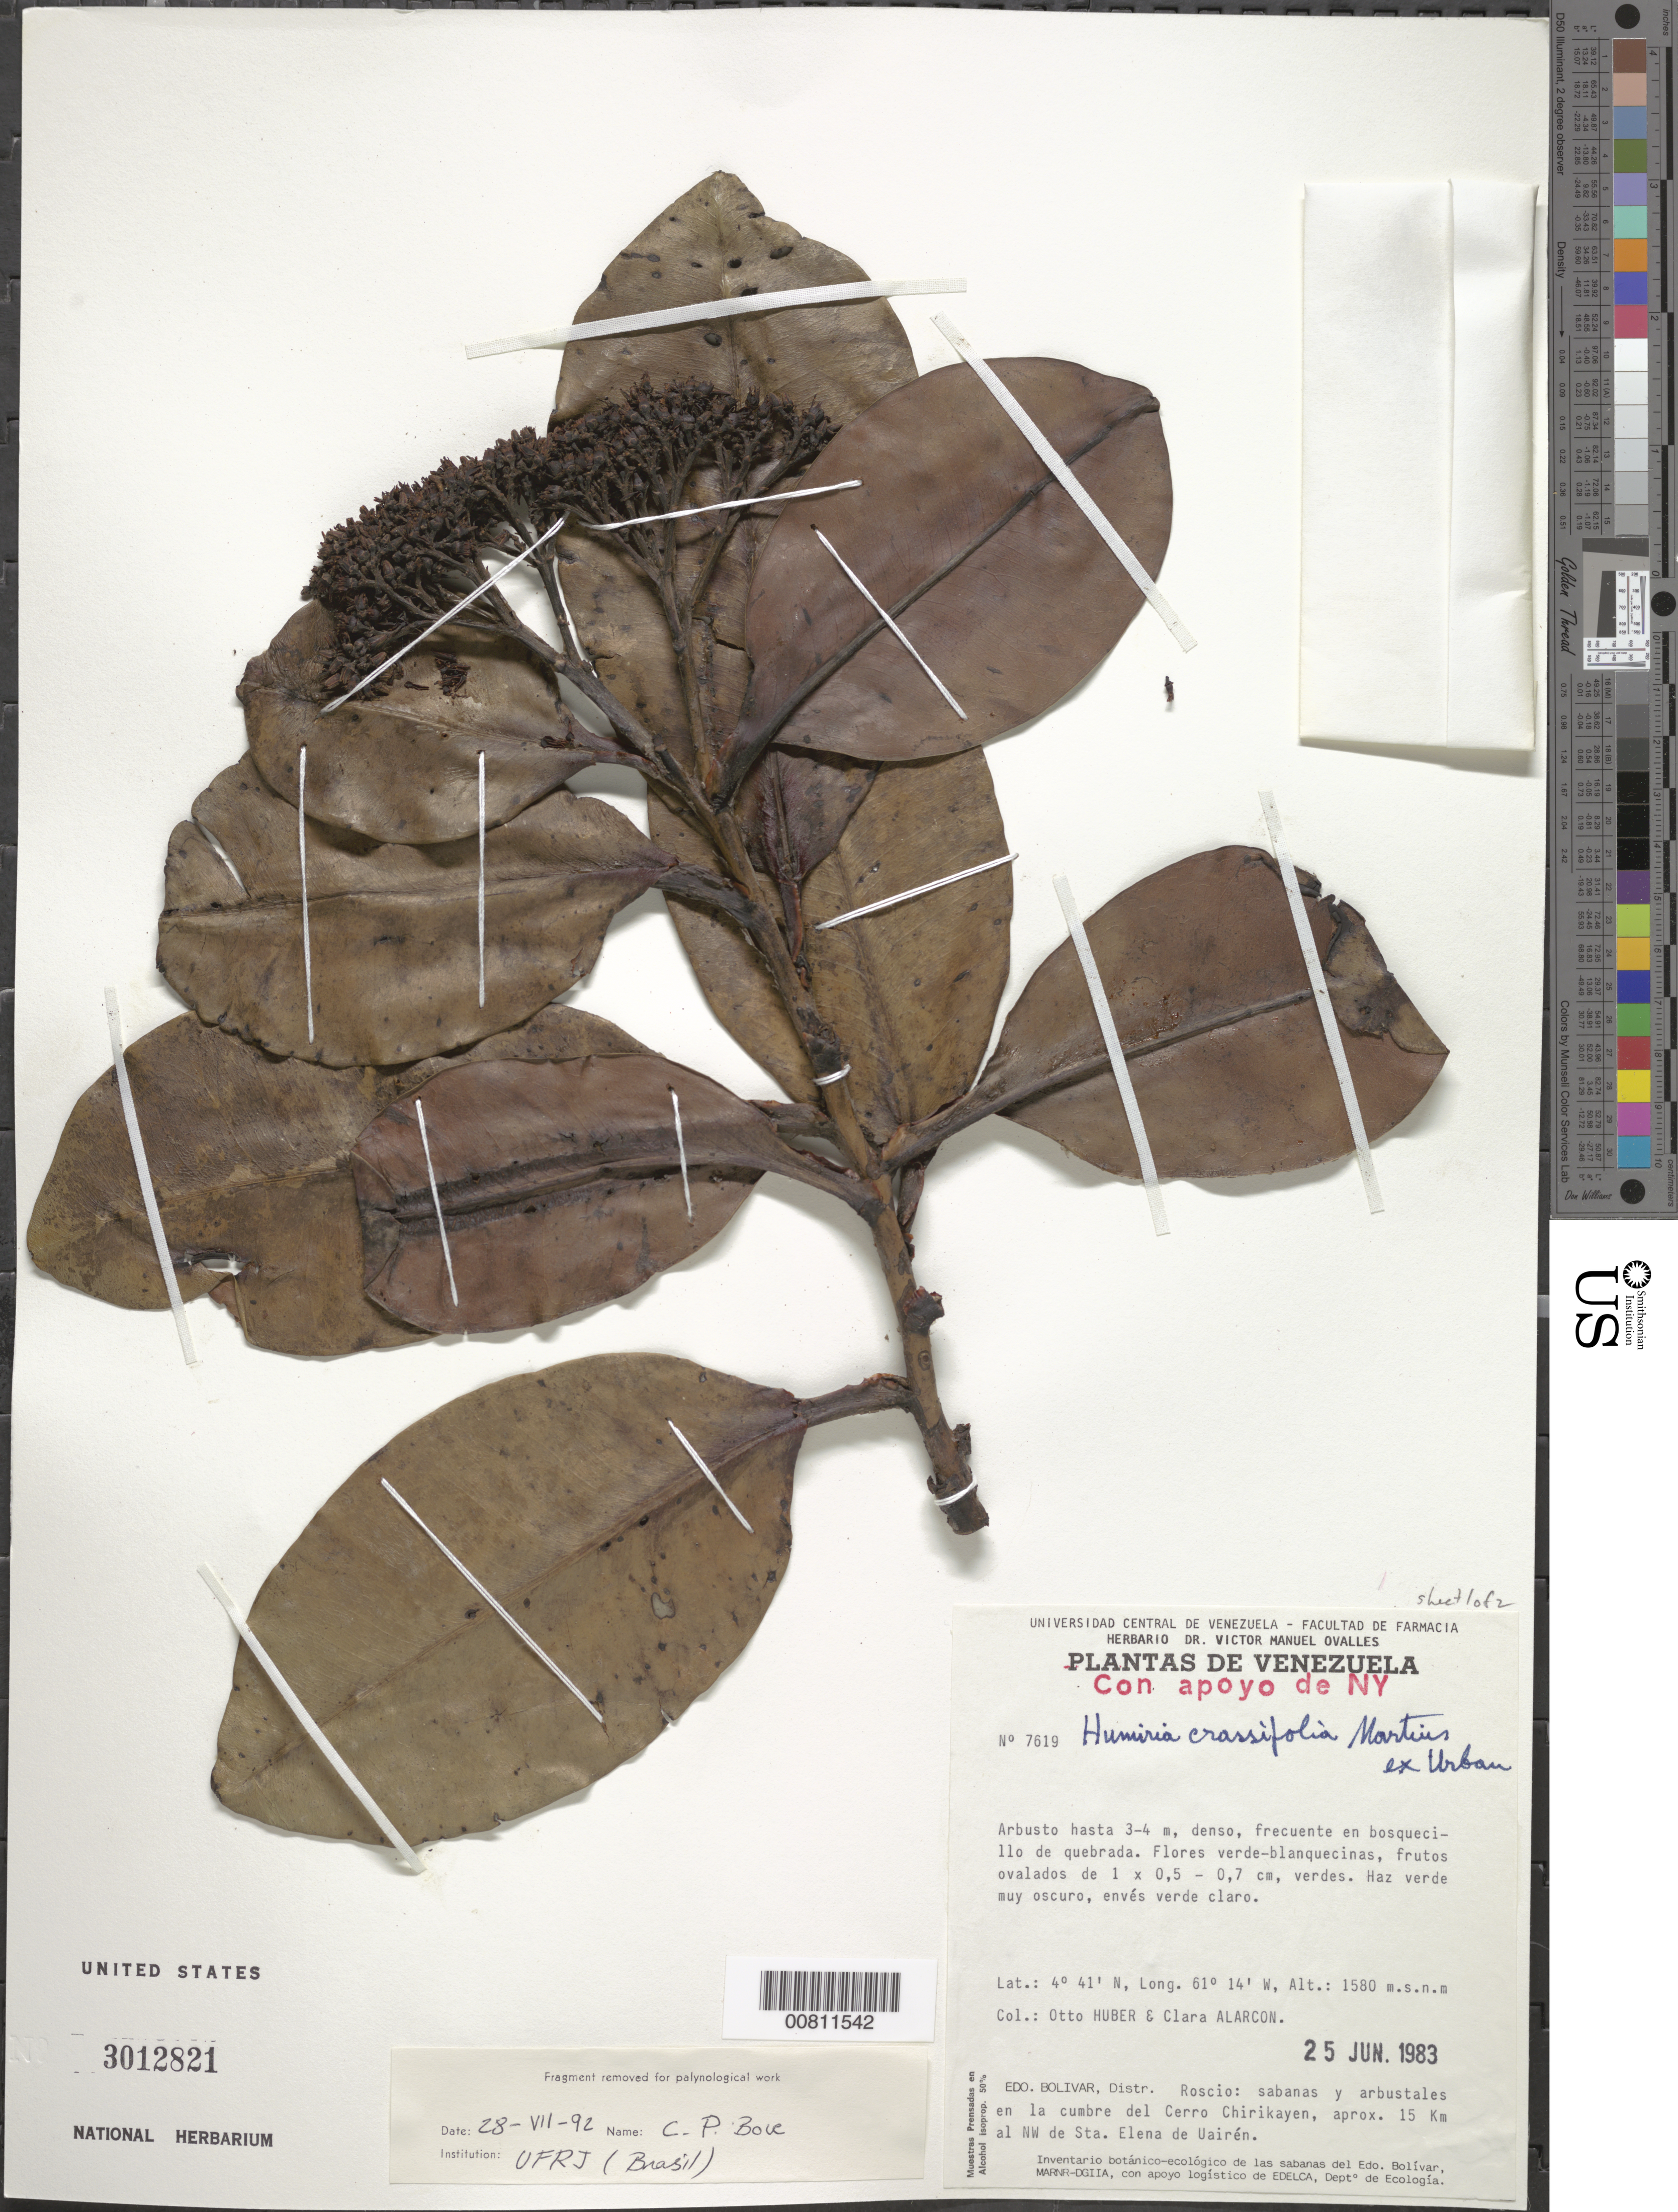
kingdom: Plantae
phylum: Tracheophyta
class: Magnoliopsida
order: Malpighiales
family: Humiriaceae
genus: Humiria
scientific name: Humiria crassifolia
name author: Mart. ex Urb.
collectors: O. Huber & C. Alarcon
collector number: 7619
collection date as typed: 25-Jun-83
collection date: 1983-06-25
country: Venezuela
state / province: Bolívar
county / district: Roscio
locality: Cerro Chirikayen cumbre, aprox. 15 km al NW de Sta. Elena de Uairén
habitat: Sabanas y arbustales en la cumbre del cerro, bosquecillo de quebrada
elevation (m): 1580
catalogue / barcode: US 3012821